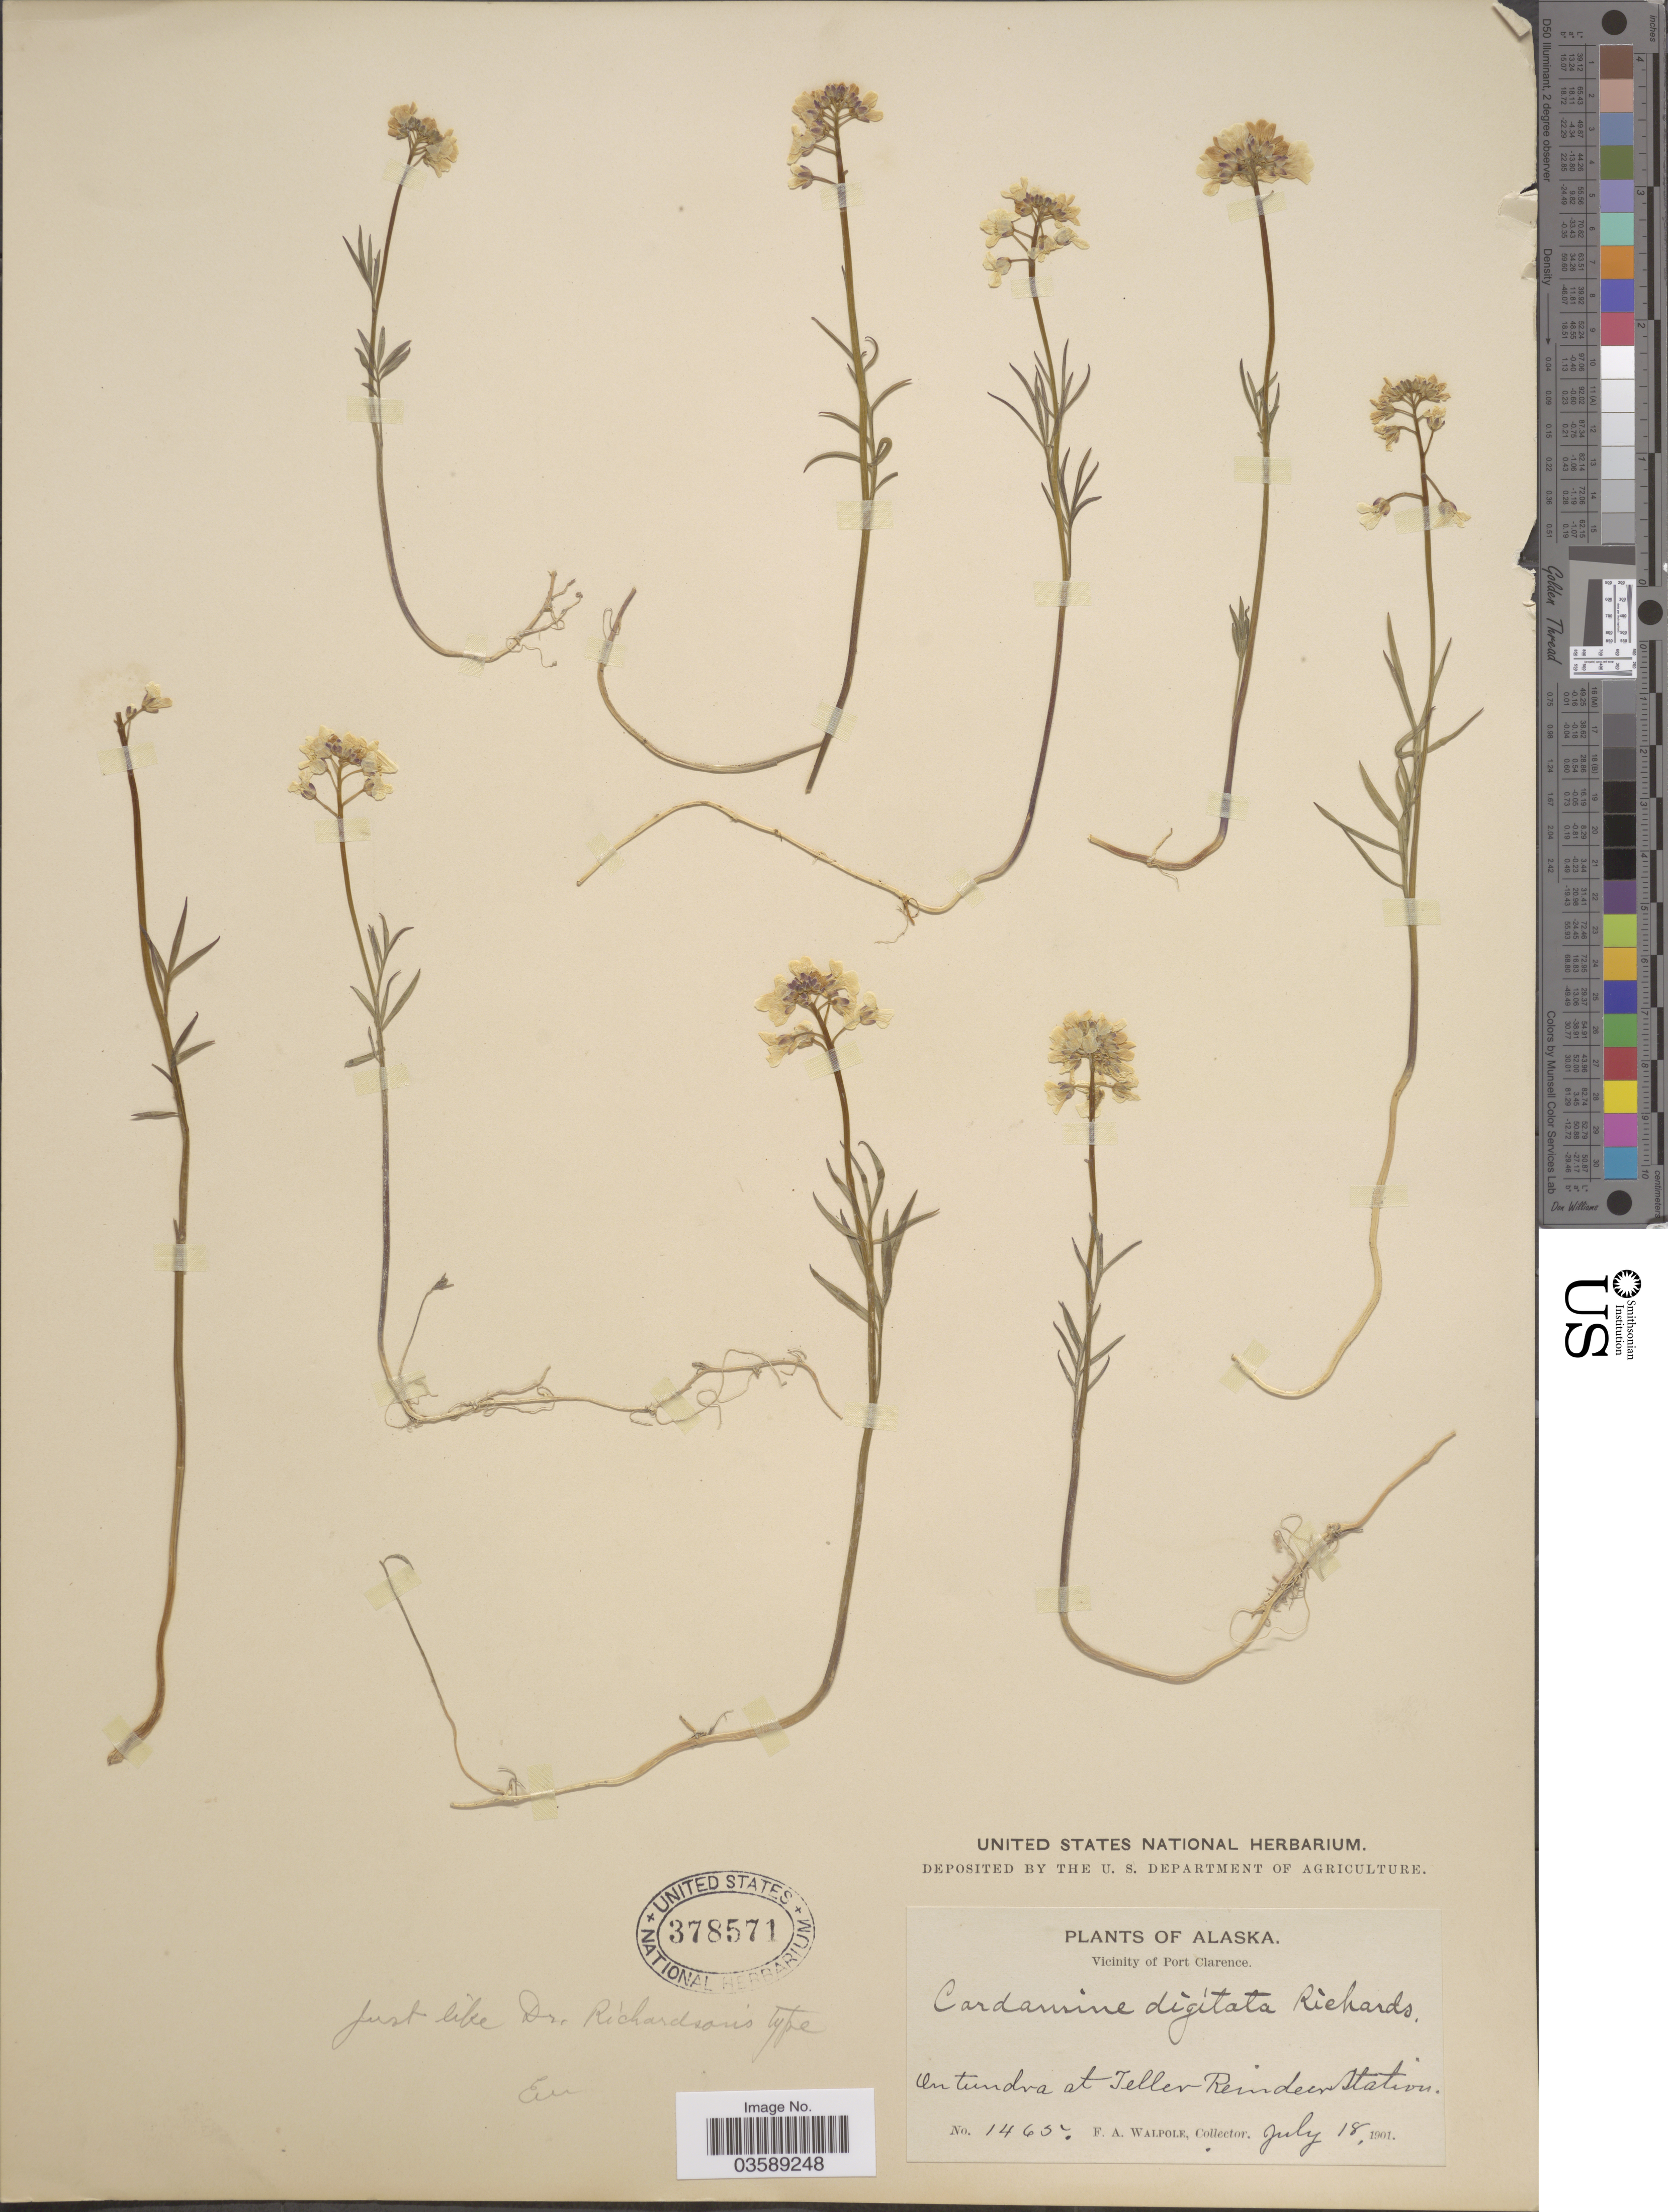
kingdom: Plantae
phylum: Tracheophyta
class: Magnoliopsida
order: Brassicales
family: Brassicaceae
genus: Cardamine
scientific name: Cardamine digitata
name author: Richardson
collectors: F. Walpole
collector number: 1465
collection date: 1901-07-18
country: United States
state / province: Alaska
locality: Vicinity of Port Clarence. On tundra at Teller Reindeer Station.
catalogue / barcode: US 378571